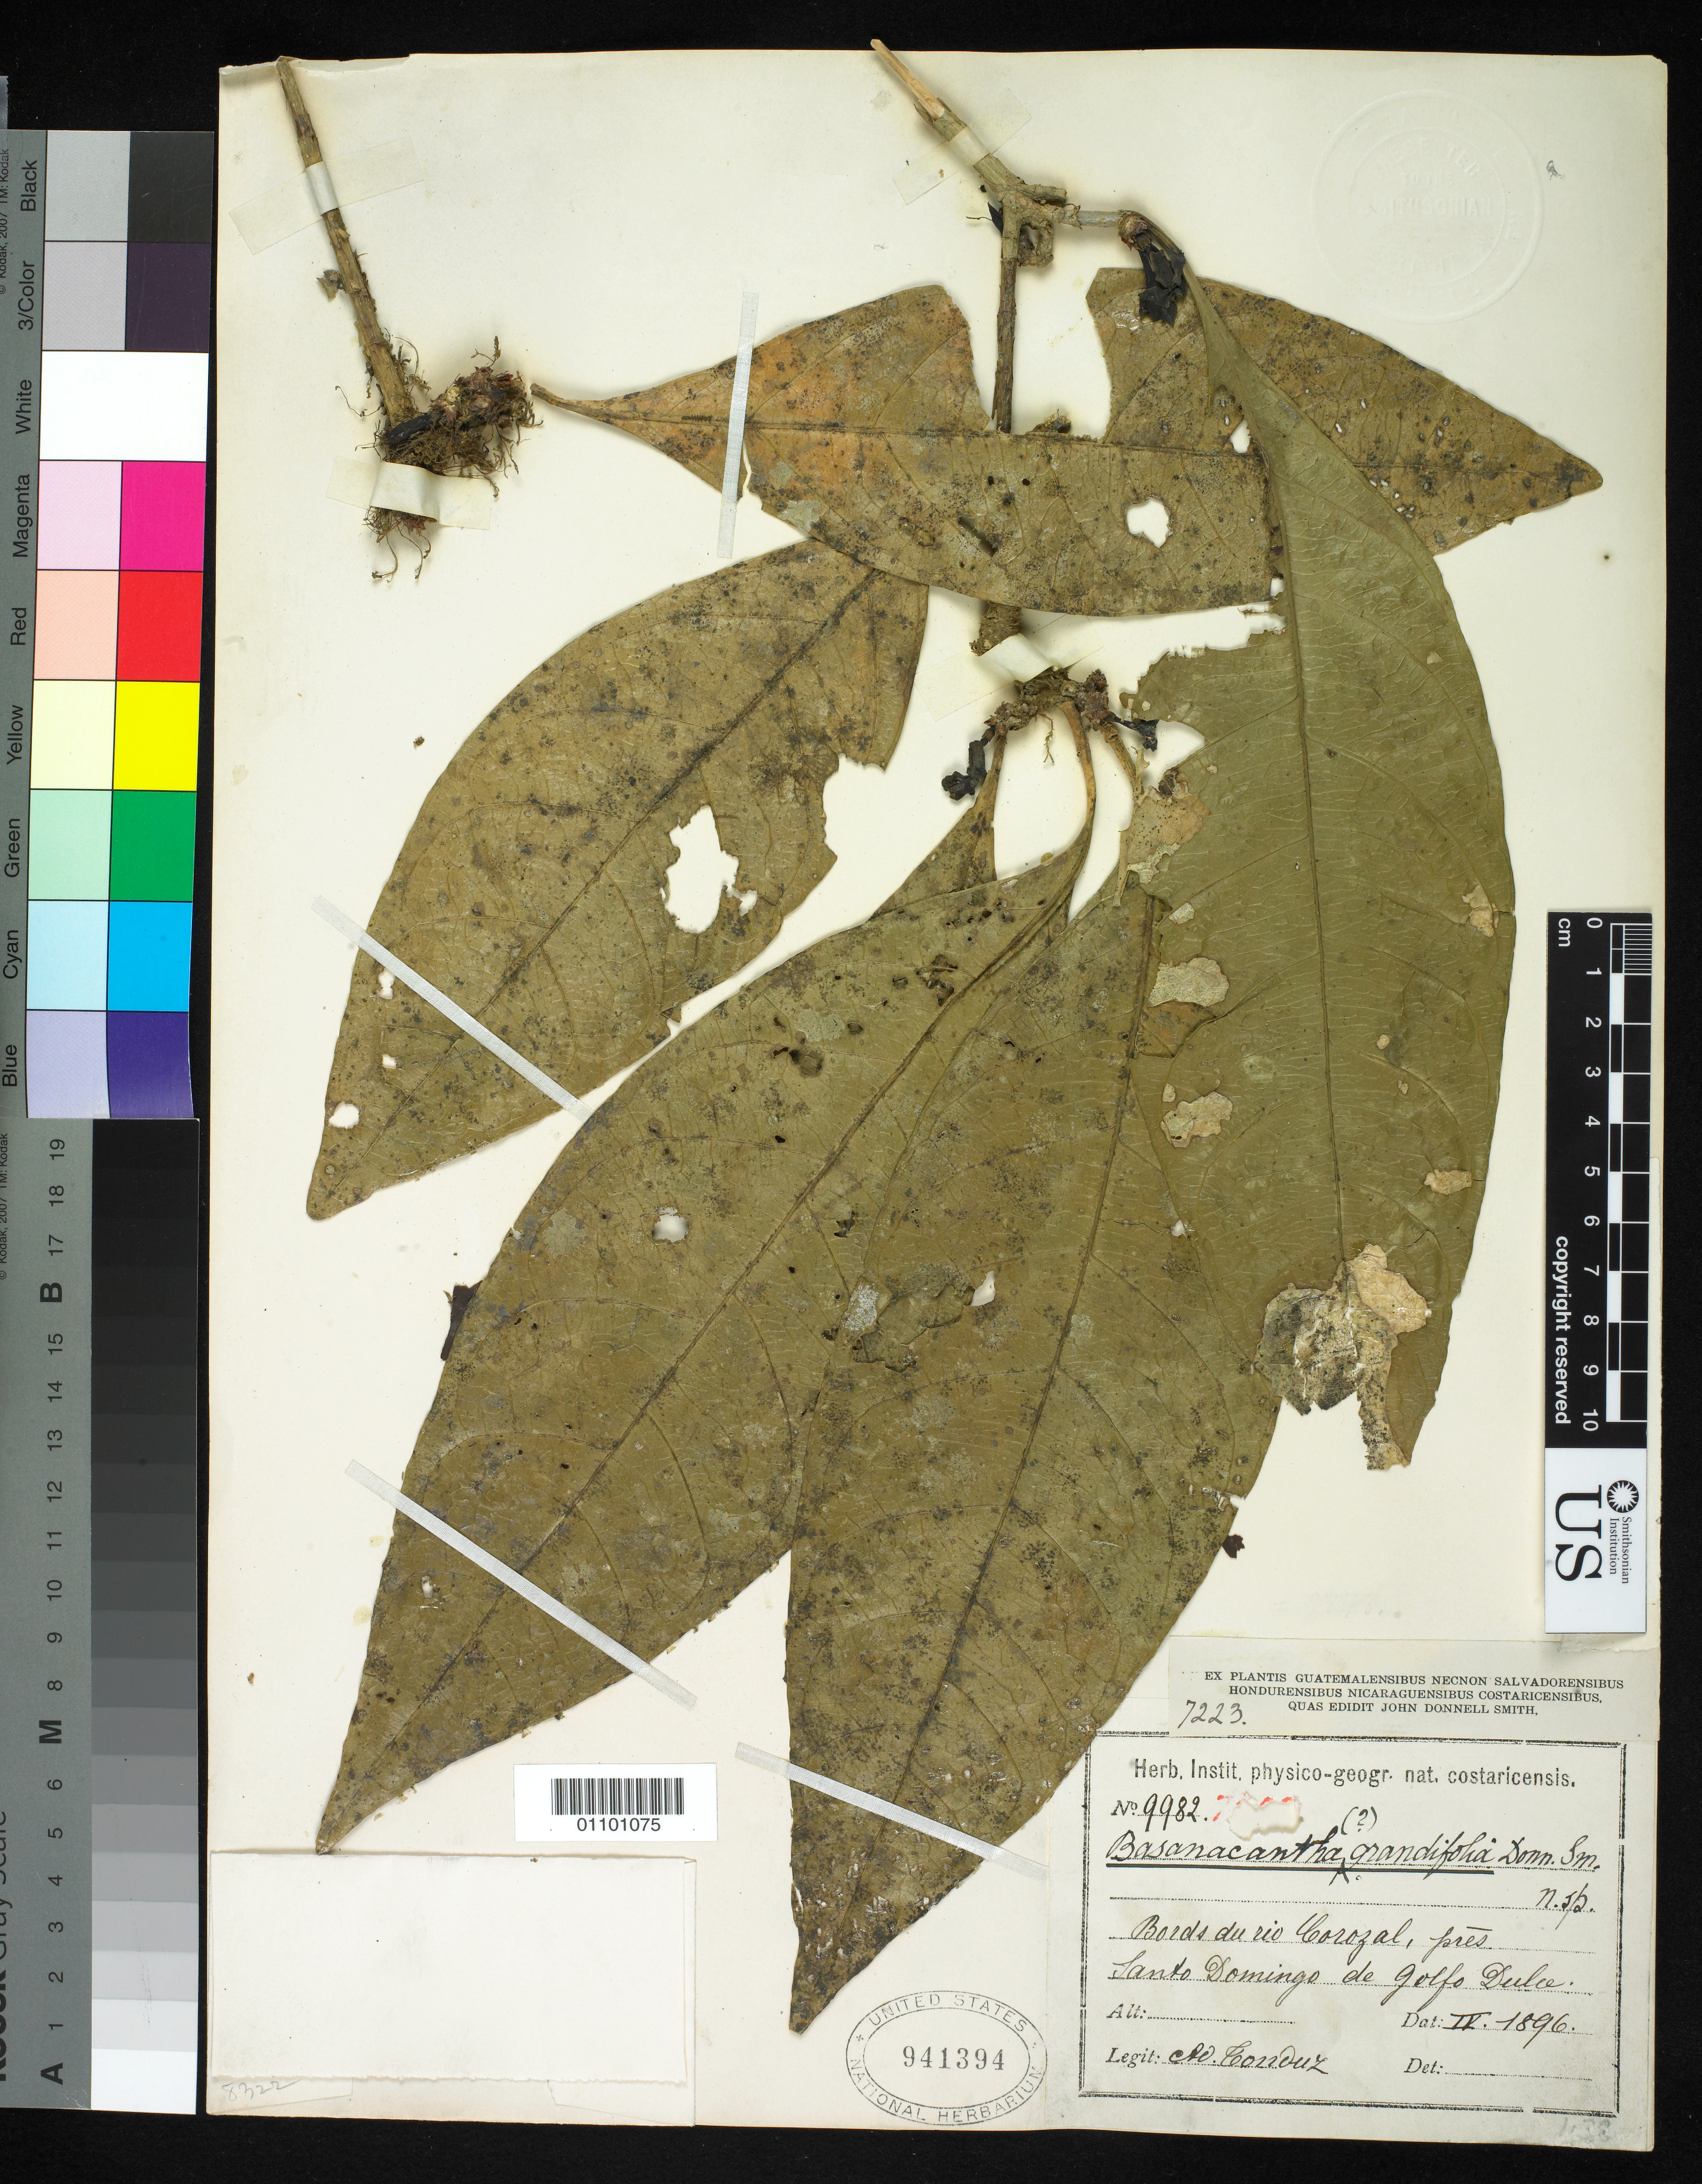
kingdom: Plantae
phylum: Tracheophyta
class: Magnoliopsida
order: Gentianales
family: Rubiaceae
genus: Basanacantha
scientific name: Basanacantha grandifolia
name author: Donn. Sm.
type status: Syntype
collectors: A. Tonduz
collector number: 9982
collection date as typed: Apr 1896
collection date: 1896-04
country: Costa Rica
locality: Bords du rio Corozal, pres Santo Domingo.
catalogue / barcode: US 941394